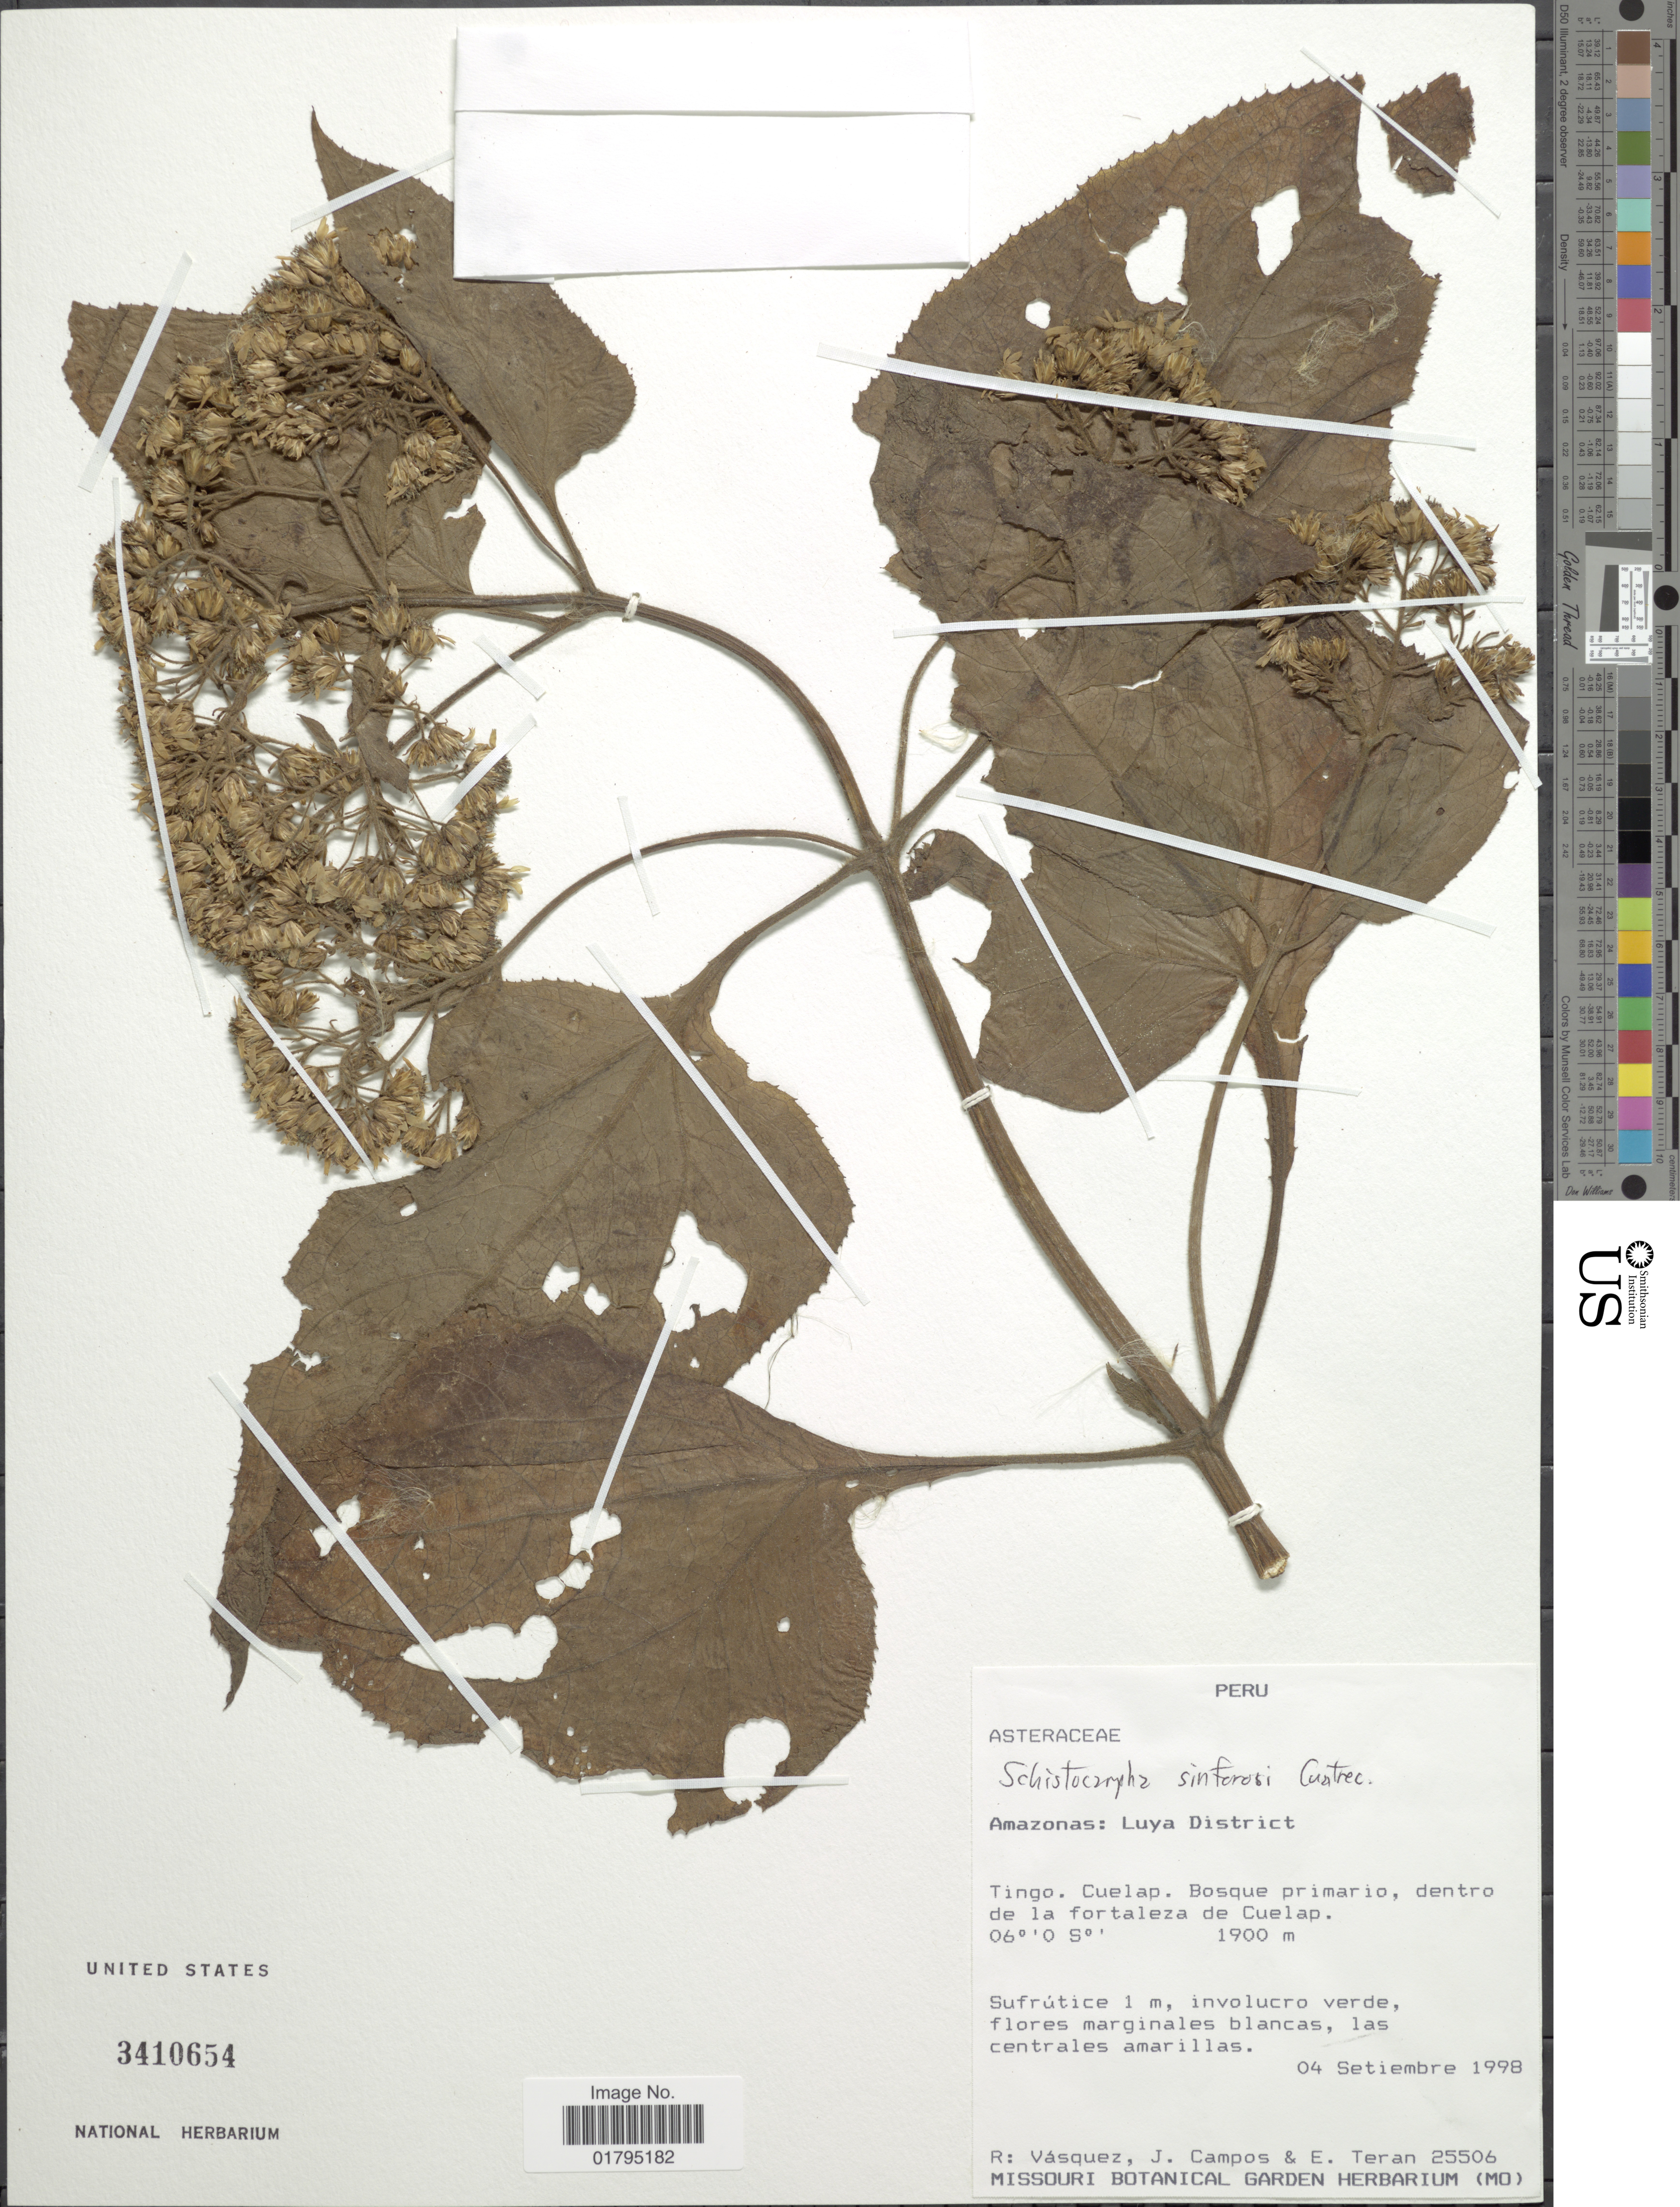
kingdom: Plantae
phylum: Tracheophyta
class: Magnoliopsida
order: Asterales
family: Asteraceae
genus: Schistocarpha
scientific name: Schistocarpha sinforosii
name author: Cuatrec.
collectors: R. Vásquez, J. Campos & E. Teran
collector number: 25506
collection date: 1998-09-04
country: Peru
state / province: Amazonas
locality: Amazonas: Luya District, Tingo. Cuelap. Bosque primario, dentro de la fortaleza de Cuelap.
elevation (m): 1900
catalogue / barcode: US 3410654